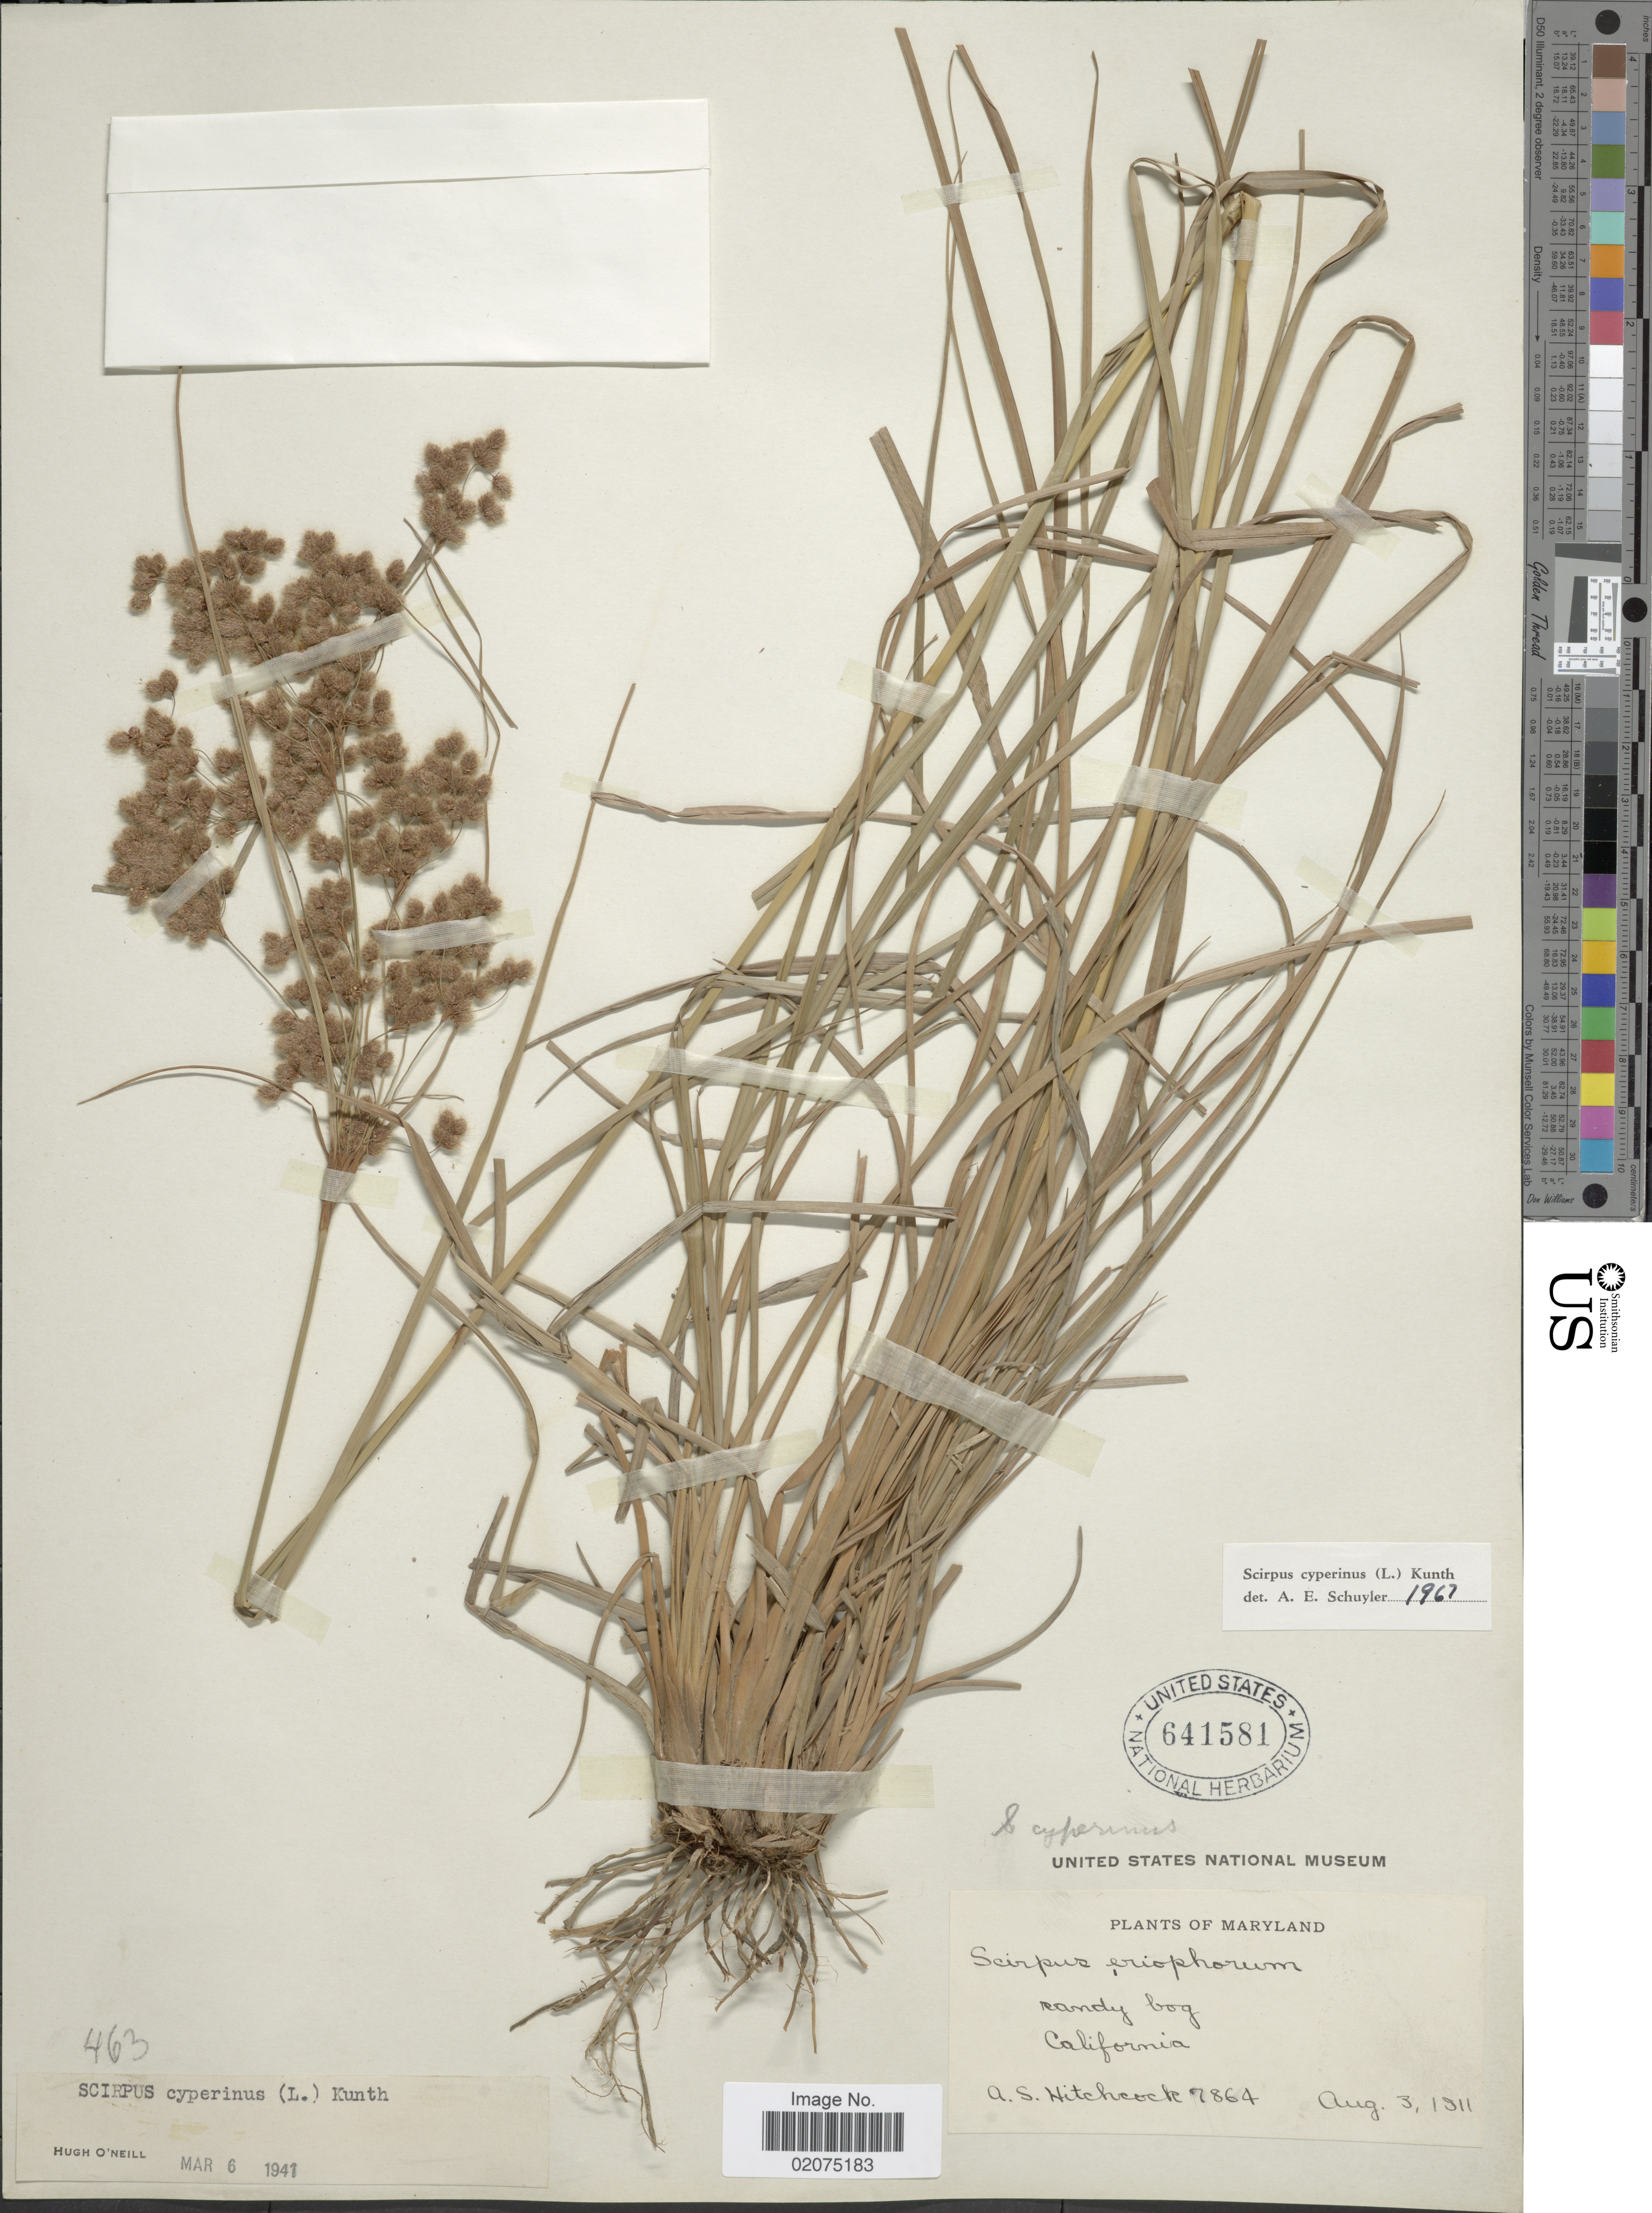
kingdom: Plantae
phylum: Tracheophyta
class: Liliopsida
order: Poales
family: Cyperaceae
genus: Scirpus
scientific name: Scirpus cyperinus (L.) Kunth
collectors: A. S. Hitchcock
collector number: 7864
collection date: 1911-08-03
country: United States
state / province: Maryland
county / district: St. Mary's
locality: California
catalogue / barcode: US 641581